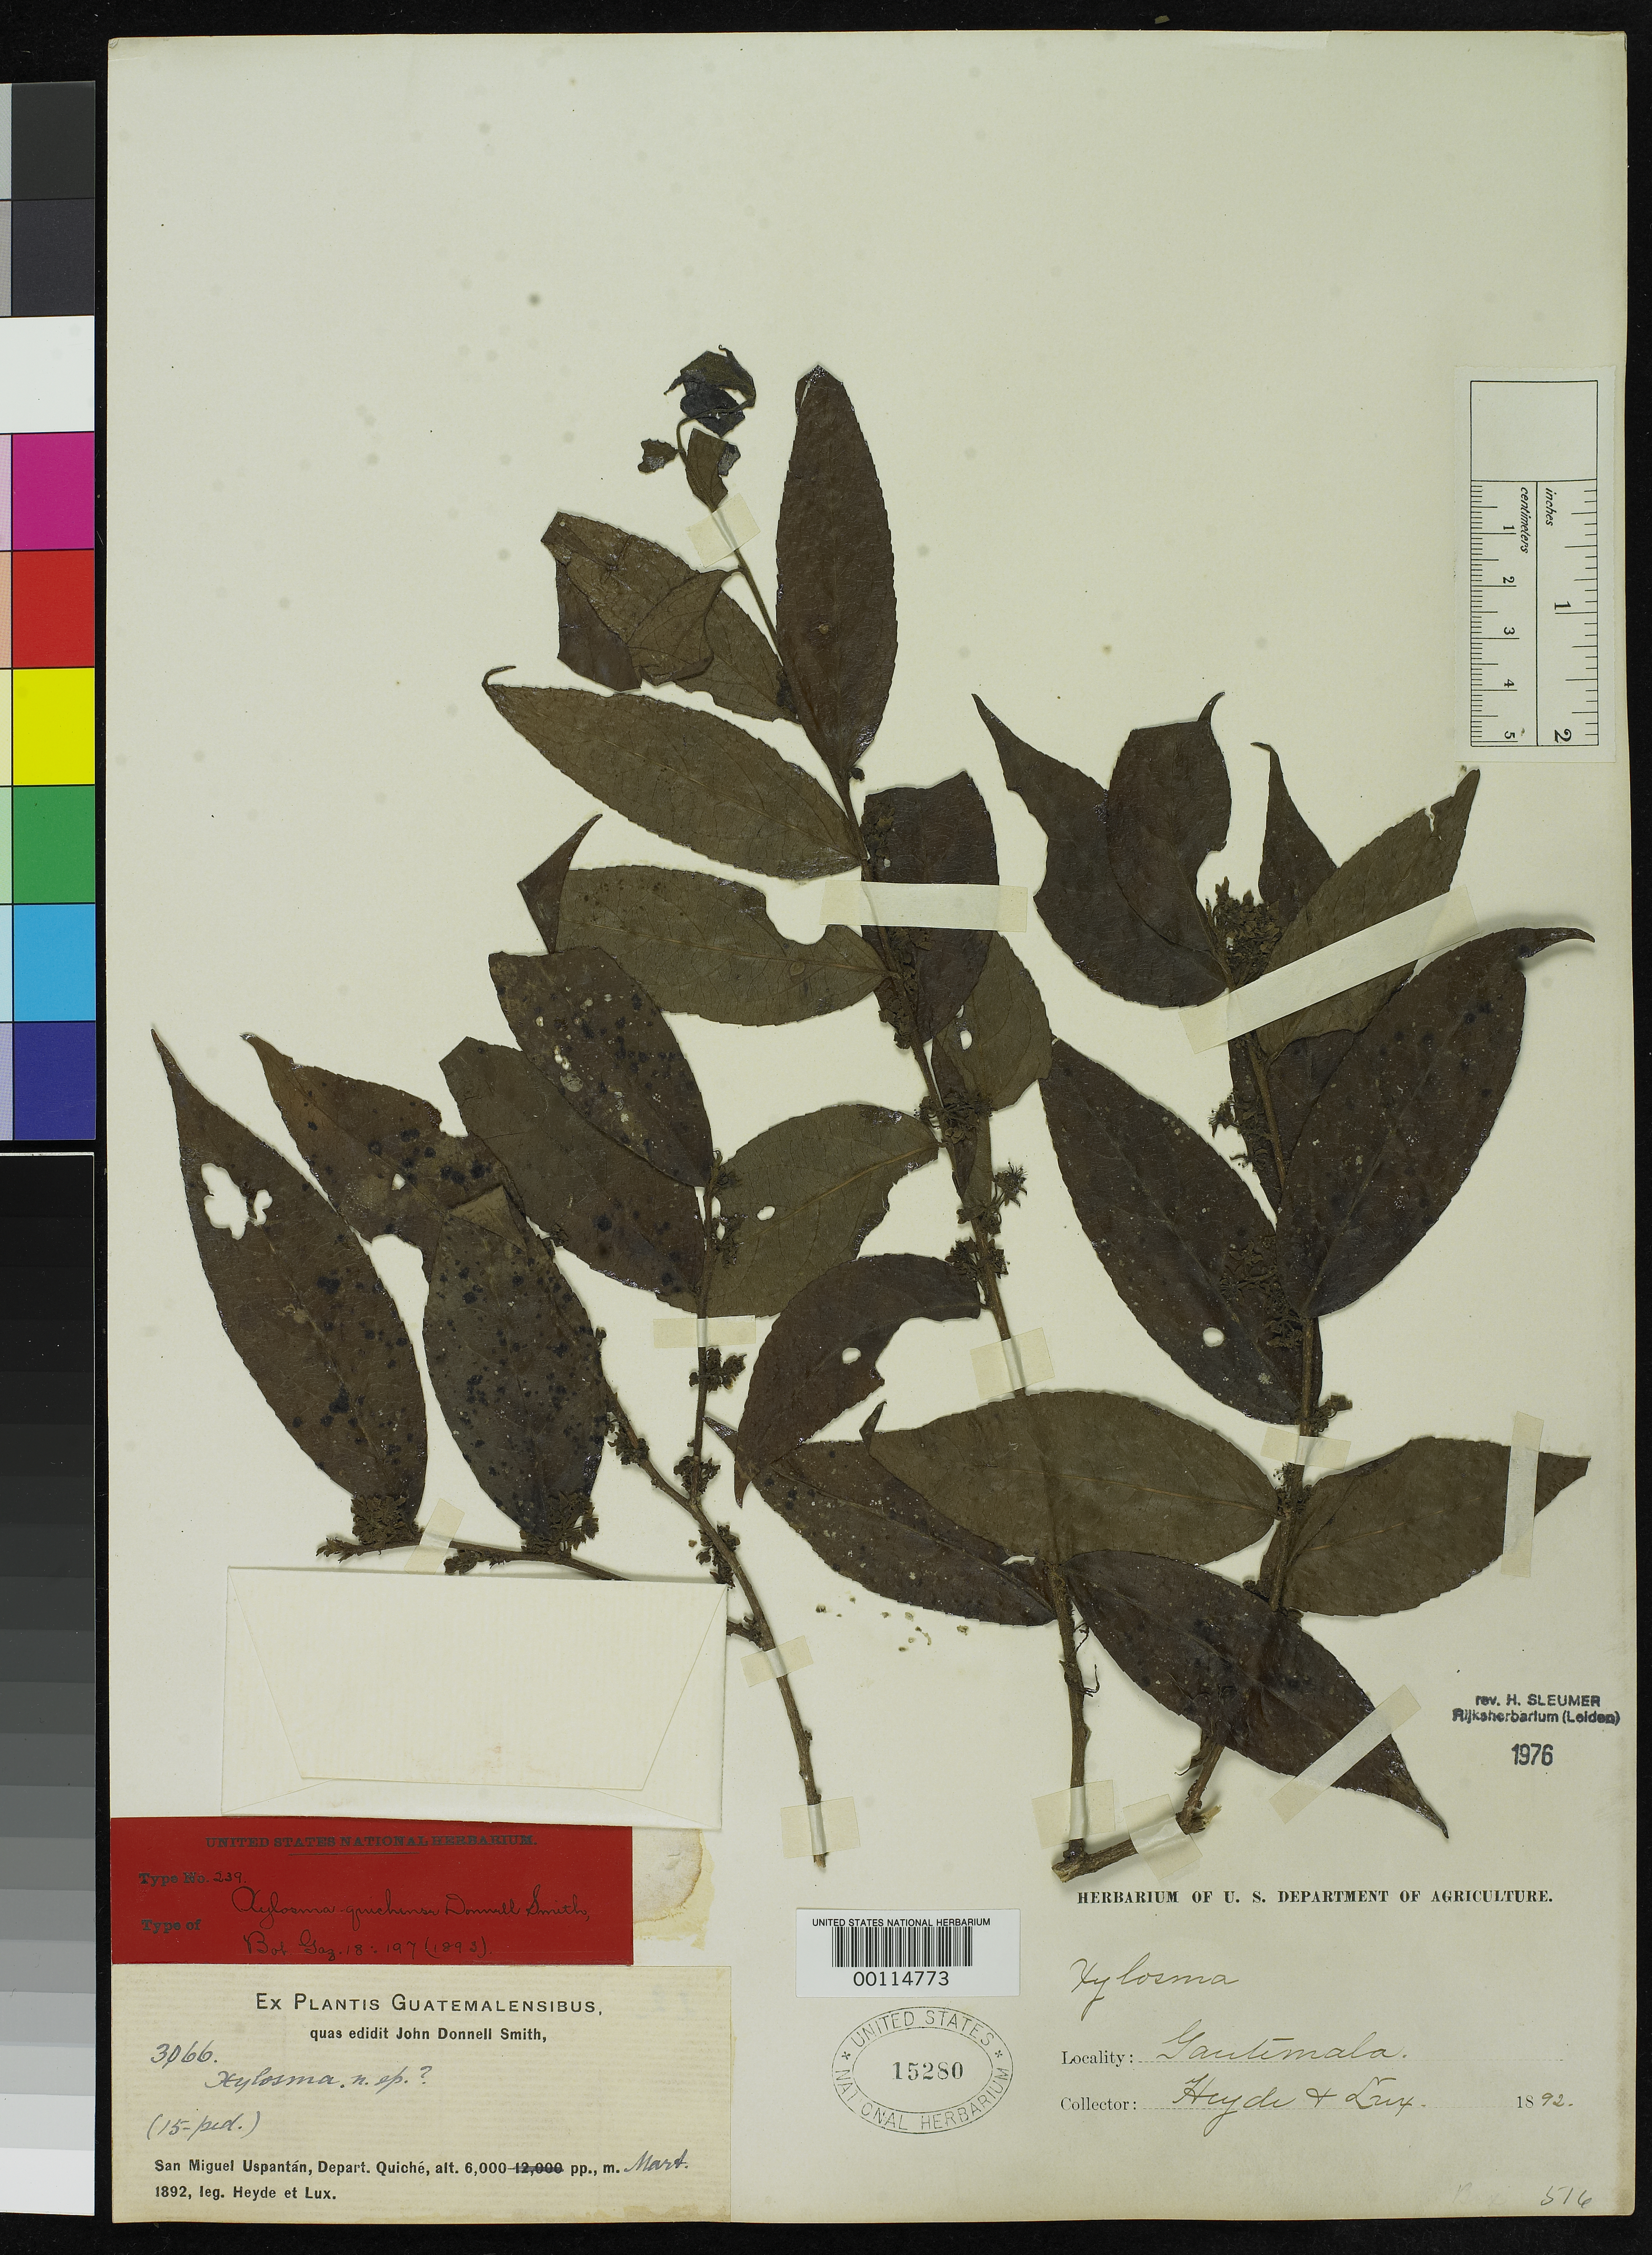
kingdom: Plantae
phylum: Tracheophyta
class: Magnoliopsida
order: Malpighiales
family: Salicaceae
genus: Xylosma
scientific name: Xylosma quichensis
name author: Donn. Sm.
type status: Isotype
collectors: E. T. Heyde & E. Lux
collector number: J.D.S. 3066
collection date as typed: Mar 1892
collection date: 1892-03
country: Guatemala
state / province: El Quiché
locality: San Miguel Uspantán.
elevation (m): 1829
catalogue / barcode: US 15280